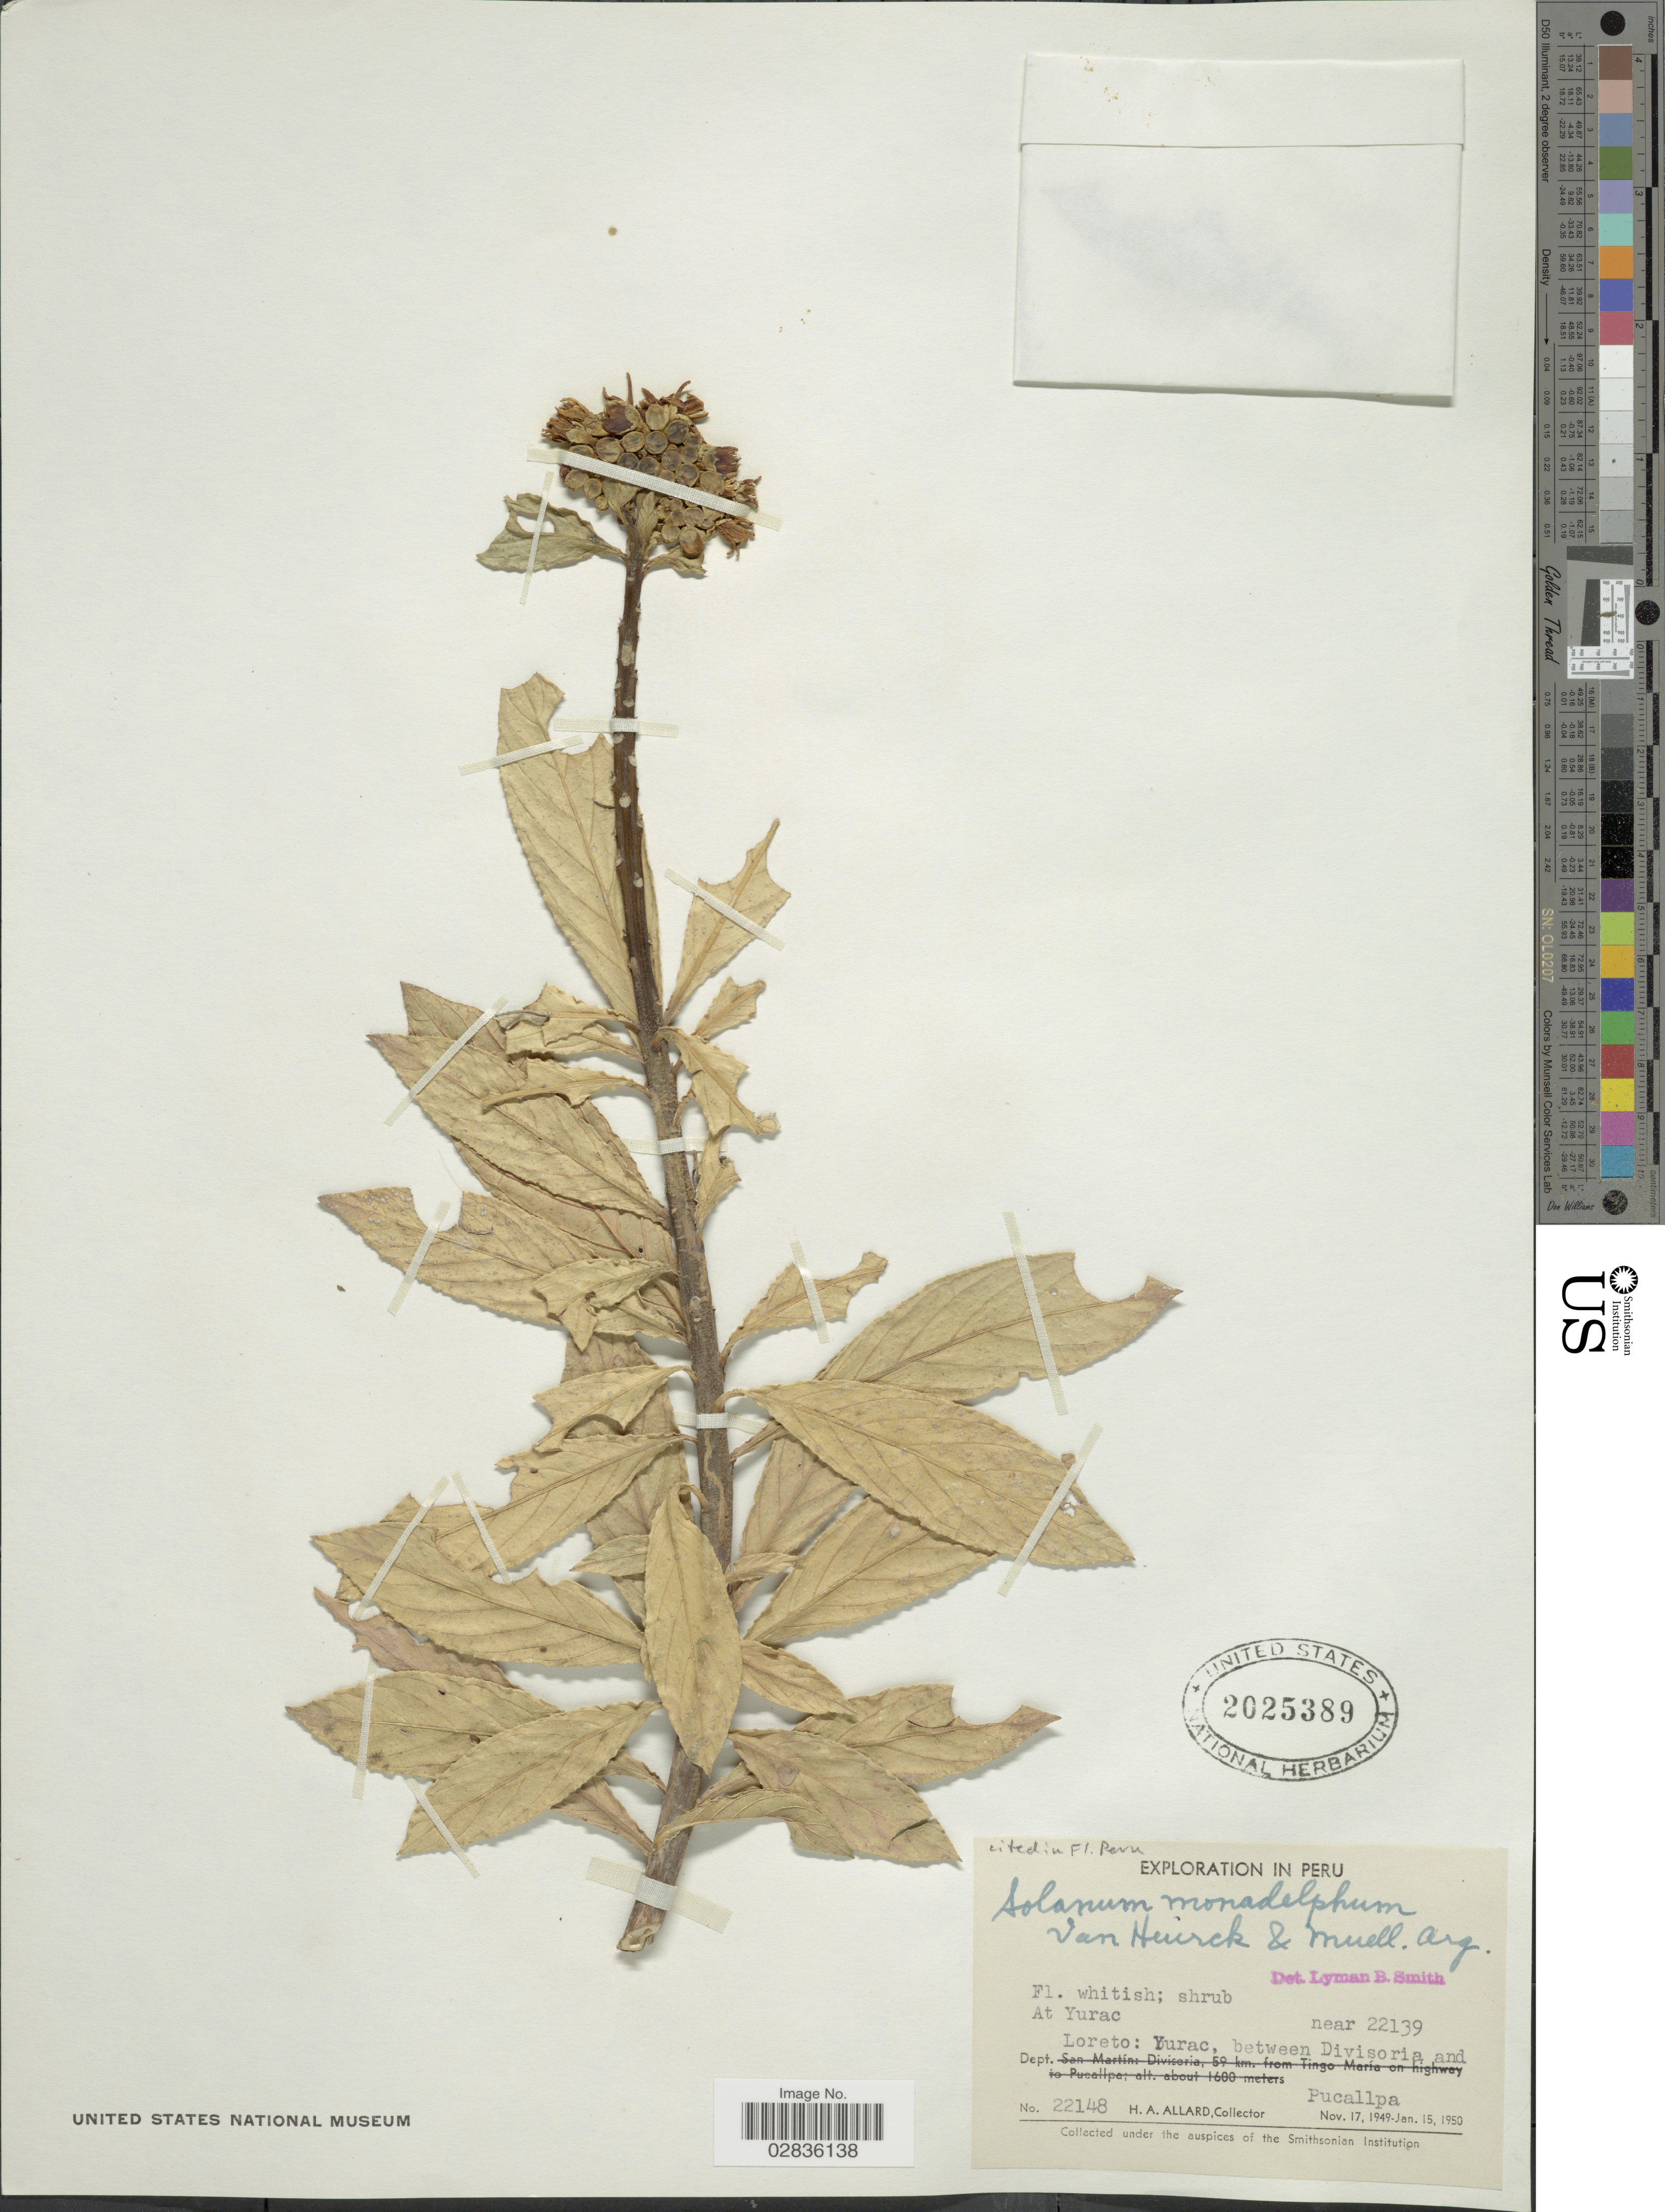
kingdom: Plantae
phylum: Tracheophyta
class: Magnoliopsida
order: Solanales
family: Solanaceae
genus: Solanum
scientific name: Solanum monadelphum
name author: Van Heurck & Müll. Arg.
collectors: H. A. Allard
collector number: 22148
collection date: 1949-11-17/1950-01-15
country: Peru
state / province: Loreto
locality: At Yurac near 22139. Dept. Loreto: Yurac, between Divisoria and Pucallpa.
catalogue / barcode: US 2025389